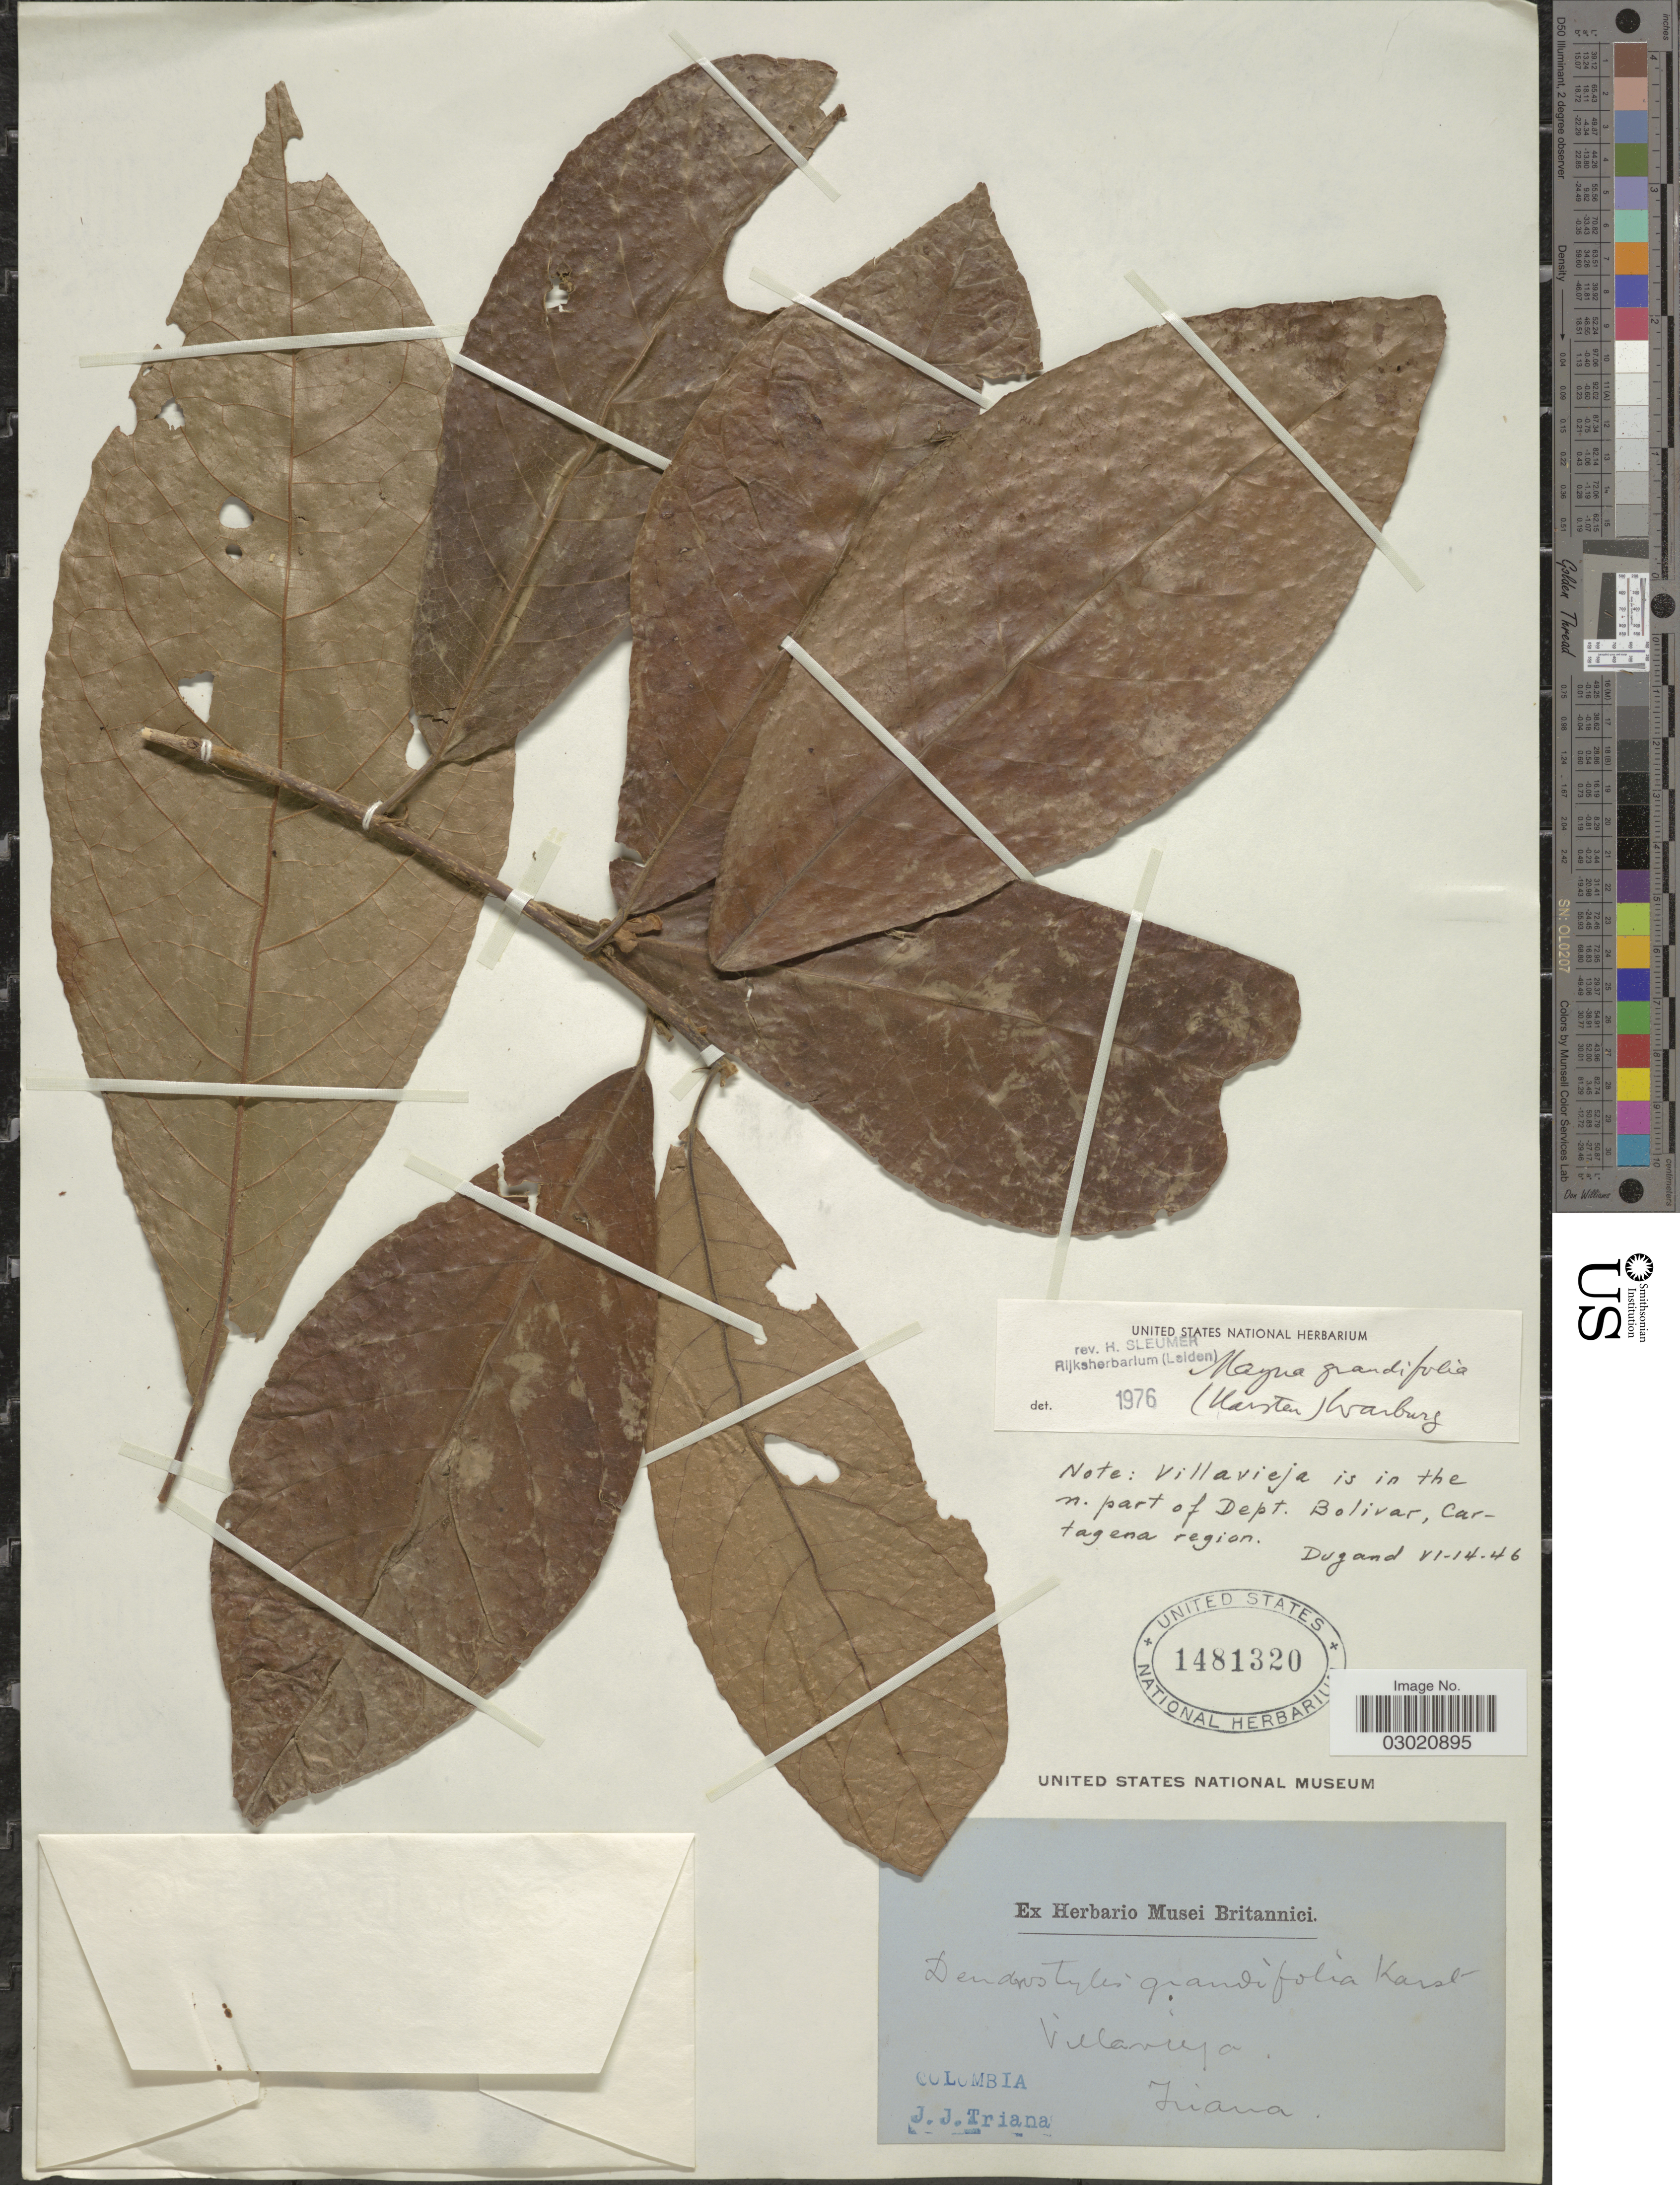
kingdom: Plantae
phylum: Tracheophyta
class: Magnoliopsida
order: Malpighiales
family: Achariaceae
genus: Mayna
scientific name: Mayna grandifolia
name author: (H. Karst.) Warb.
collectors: J. J. Triana & Dugand, --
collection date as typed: Transcribed d/m/y: 14/6/46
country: Colombia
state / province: Bolívar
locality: Villavieja. Villavieja is in the n. part of Dept. Bolivar, Cartagena region.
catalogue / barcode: US 1481320